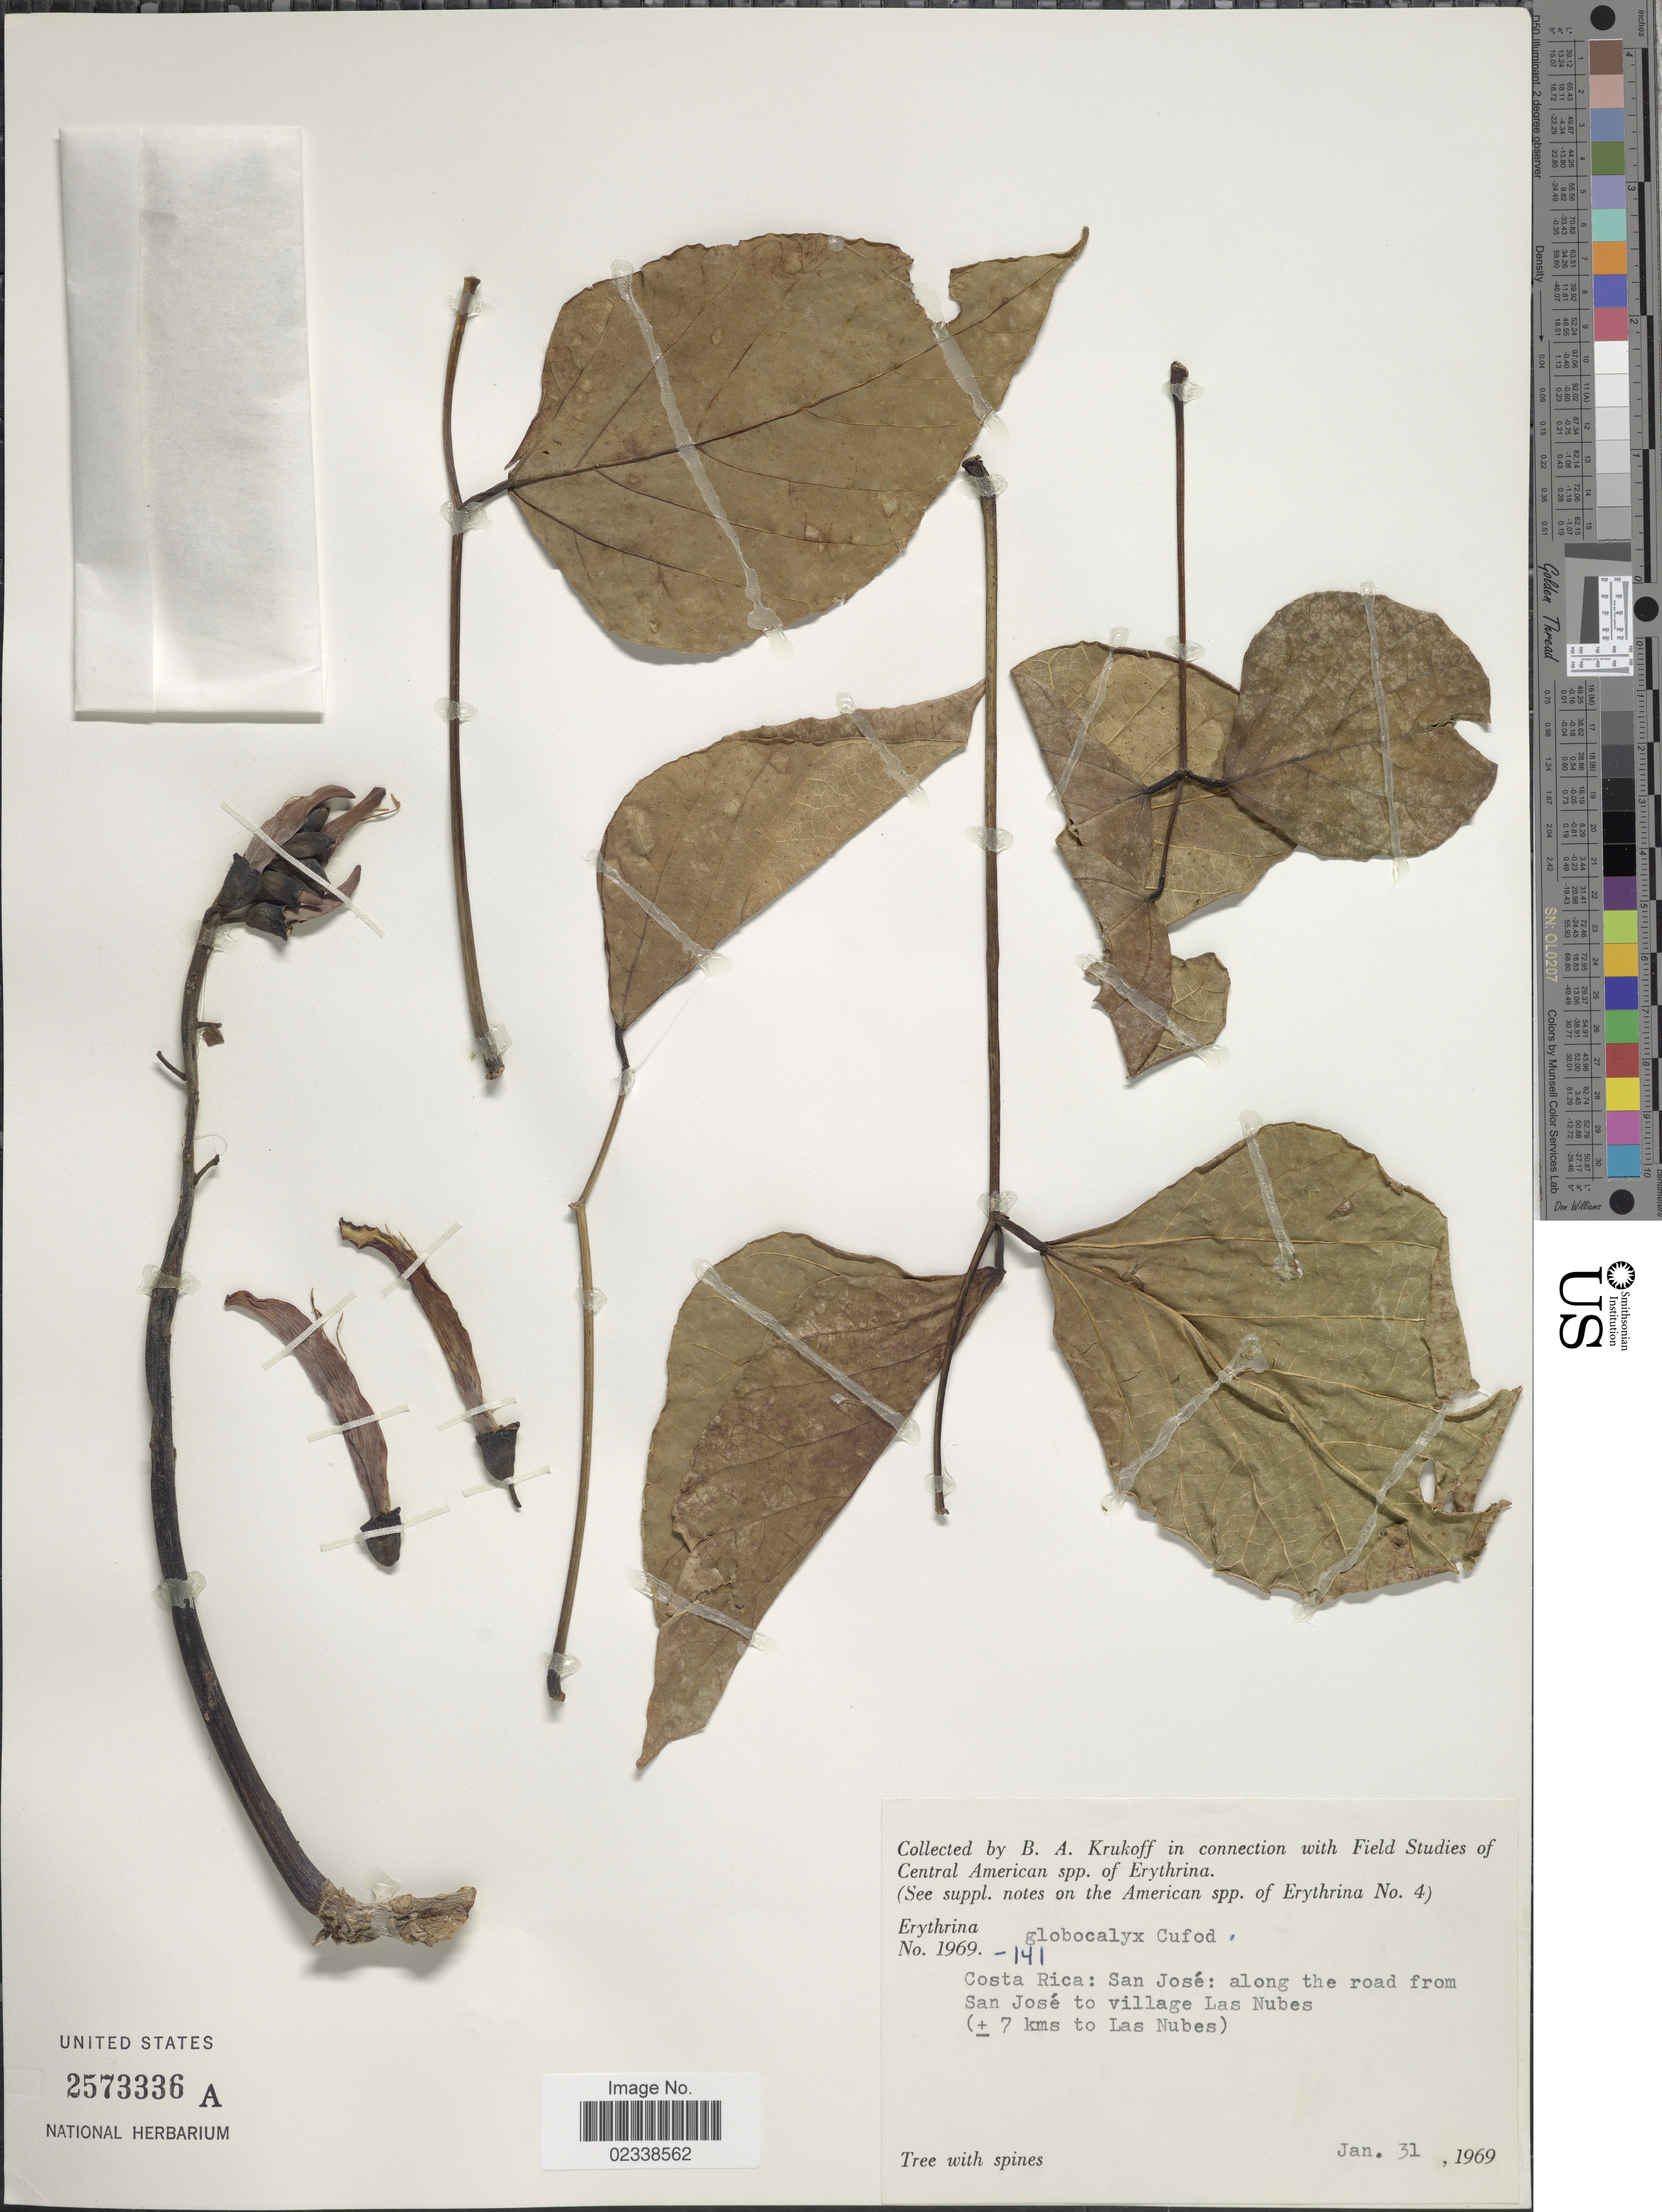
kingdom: Plantae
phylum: Tracheophyta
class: Magnoliopsida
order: Fabales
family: Fabaceae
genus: Erythrina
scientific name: Erythrina globocalyx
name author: Porsch & Cufod.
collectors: B. A. Krukoff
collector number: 1969-141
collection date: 1969-01-31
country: Costa Rica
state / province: San José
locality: Along the road from San Jose to village Las Nubes (± 7 kms to Las Nubes)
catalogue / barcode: US 2573336A